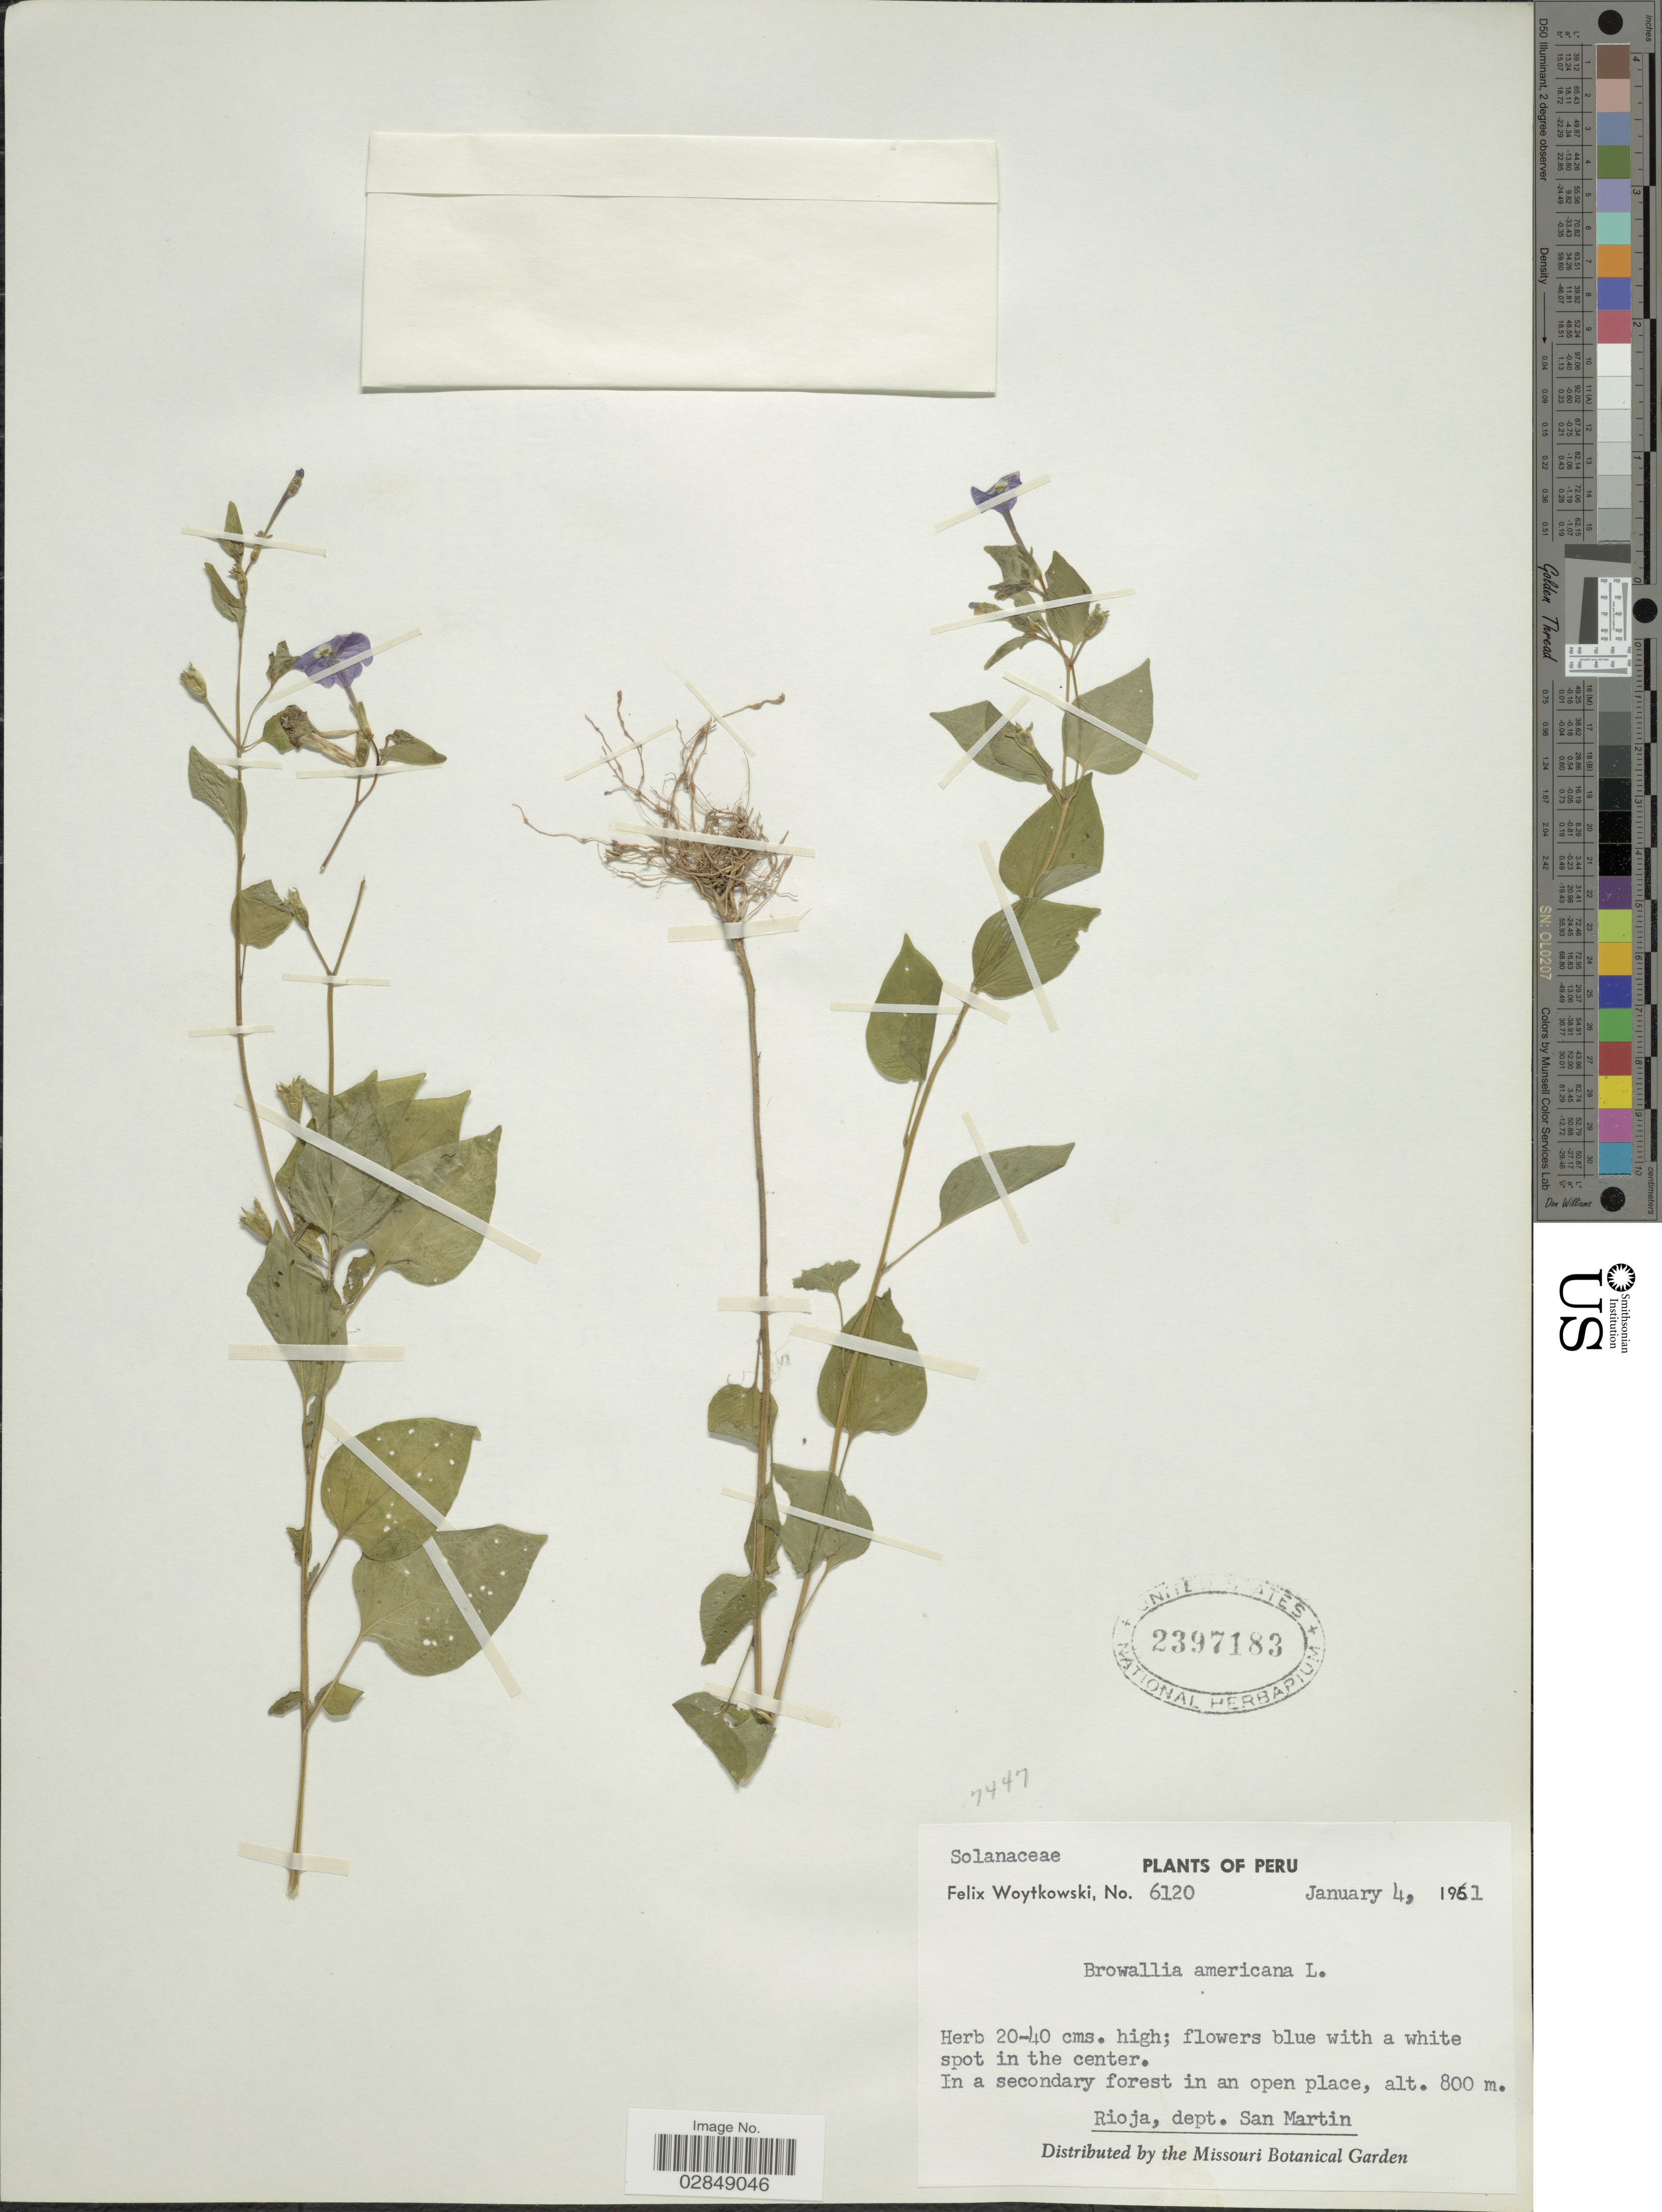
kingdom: Plantae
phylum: Tracheophyta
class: Magnoliopsida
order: Solanales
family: Solanaceae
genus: Browallia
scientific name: Browallia americana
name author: L.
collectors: F. Woytkowski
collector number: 6120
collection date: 1961-01-04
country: Peru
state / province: San Martín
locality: Rioja, dept. San Martin.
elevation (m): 800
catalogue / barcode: US 2397183